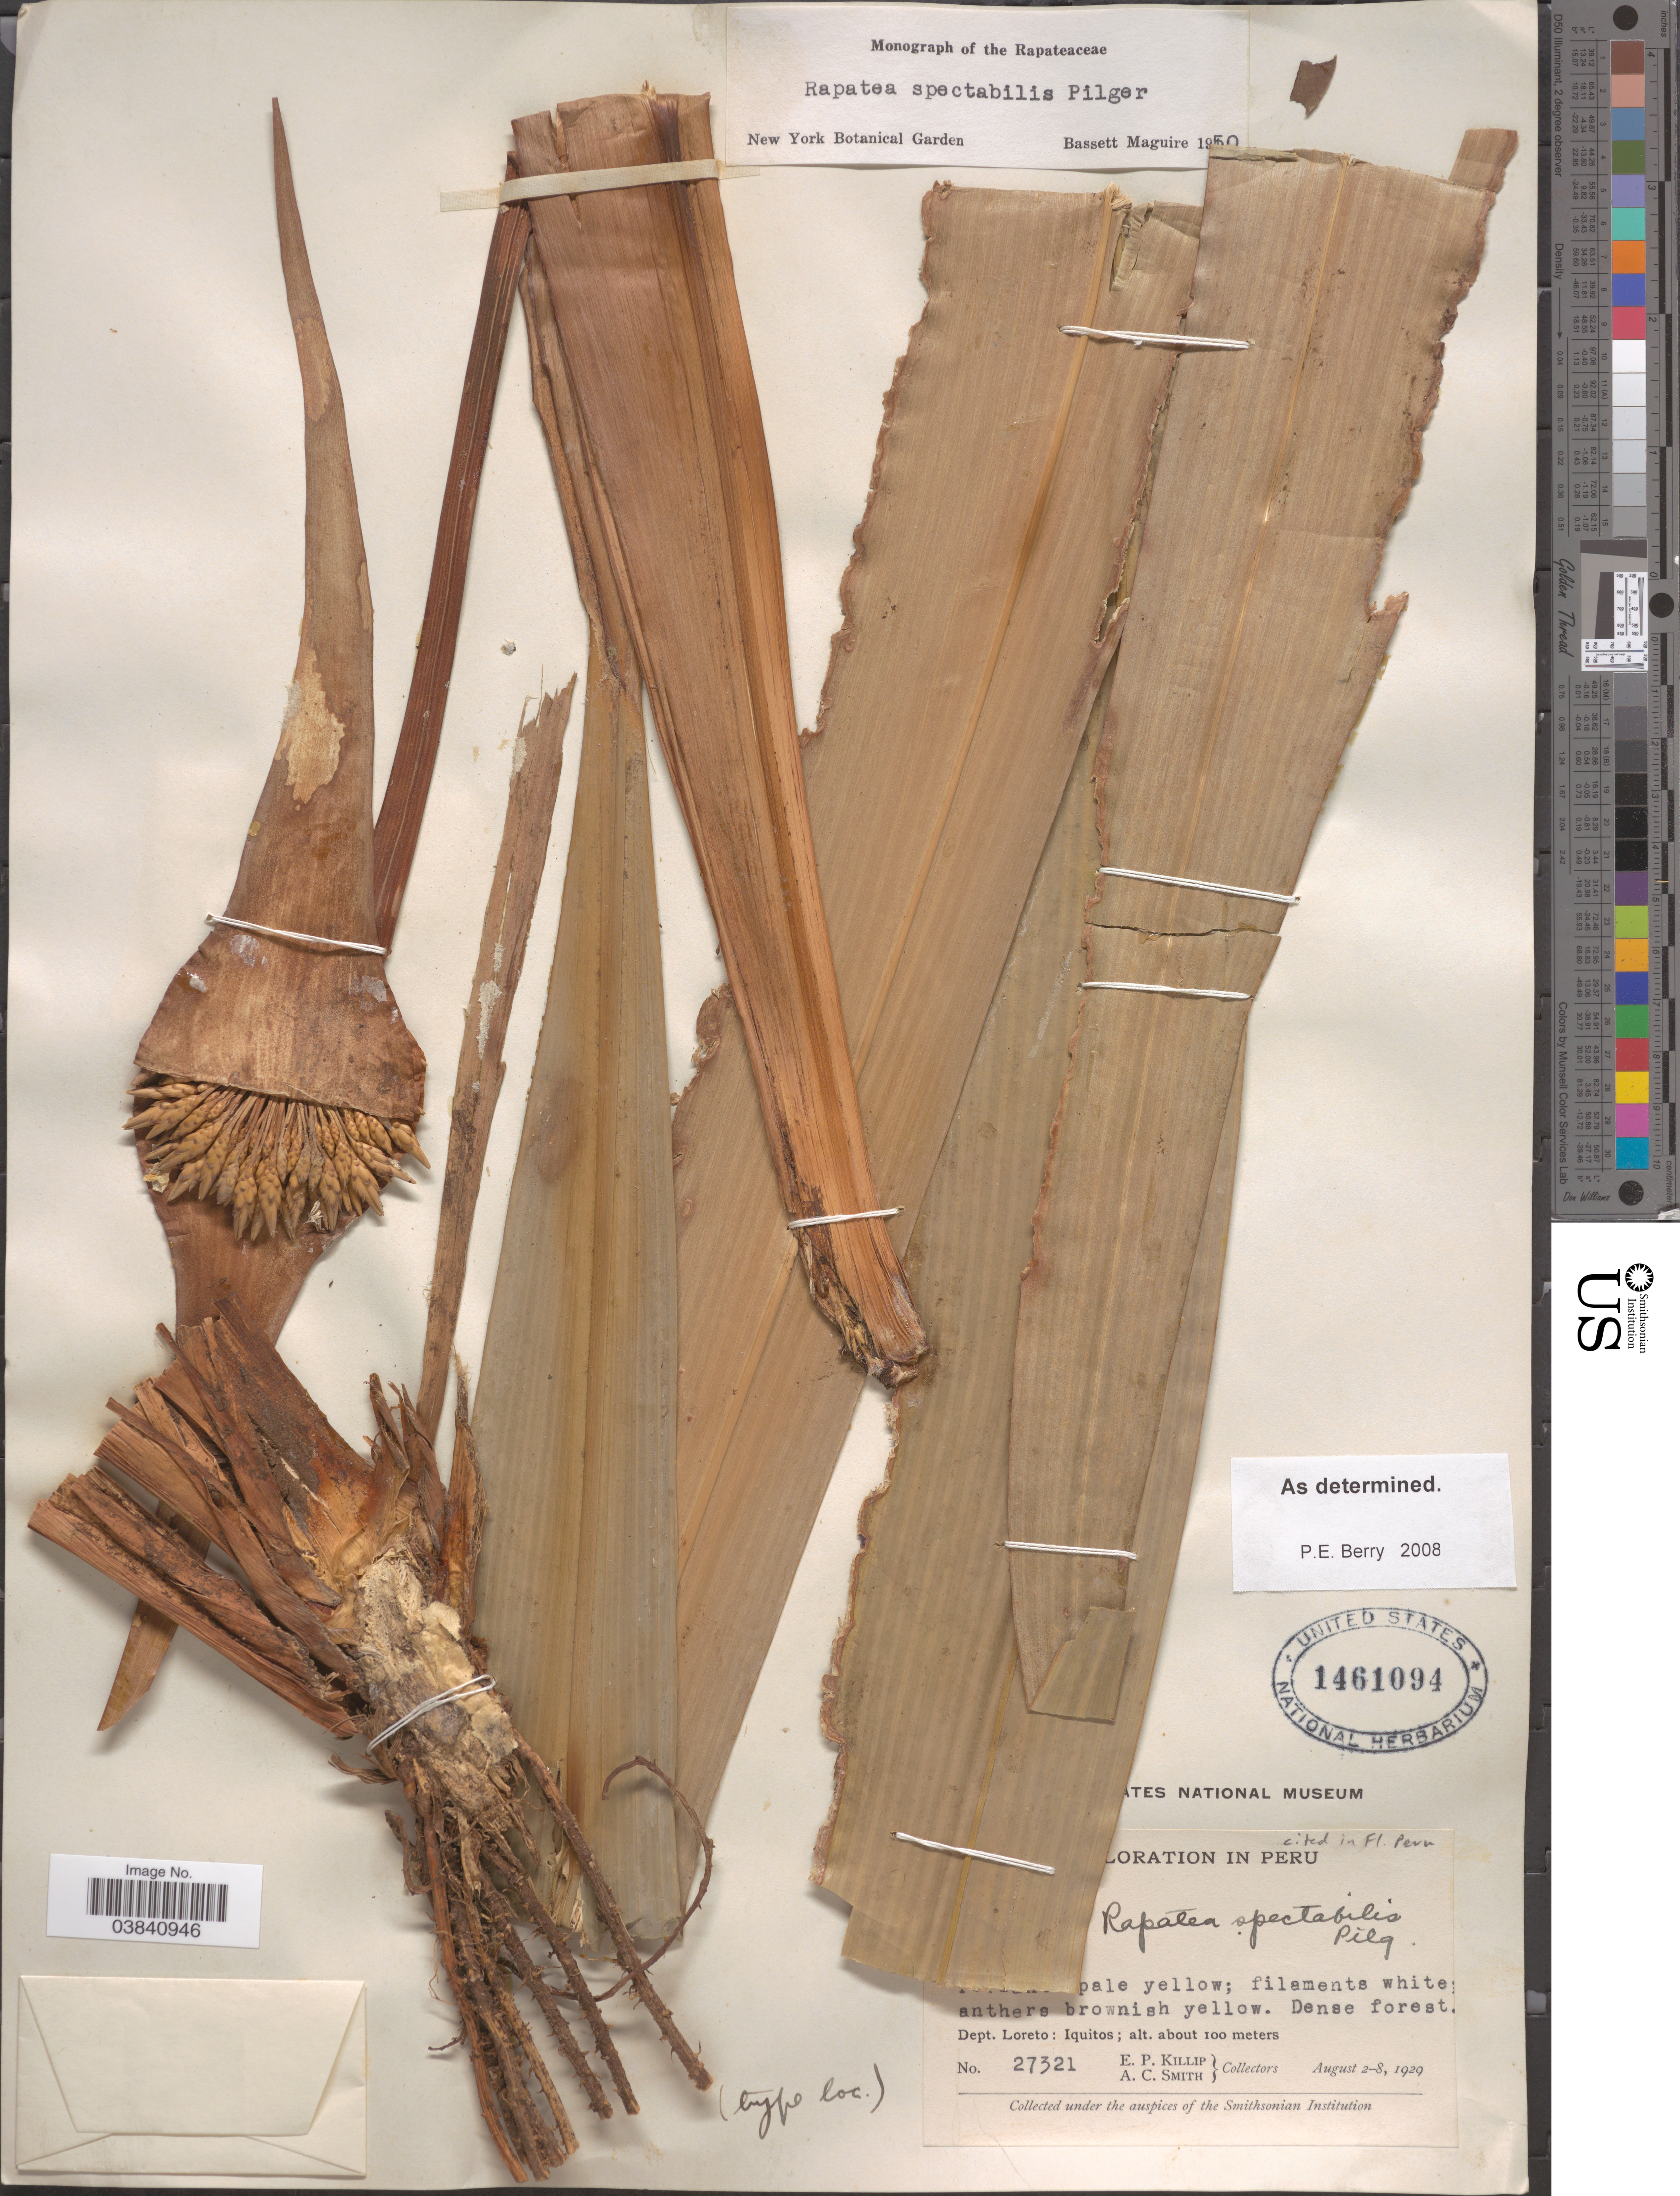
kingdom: Plantae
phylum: Tracheophyta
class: Liliopsida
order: Poales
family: Rapateaceae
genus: Rapatea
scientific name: Rapatea spectabilis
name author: Pilg.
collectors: E. P. Killip & A. C. Smith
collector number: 27321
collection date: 1929-08-02/1929-08-08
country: Peru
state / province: Loreto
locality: Dept. Loreto: Iquitos.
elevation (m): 100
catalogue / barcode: US 1461094